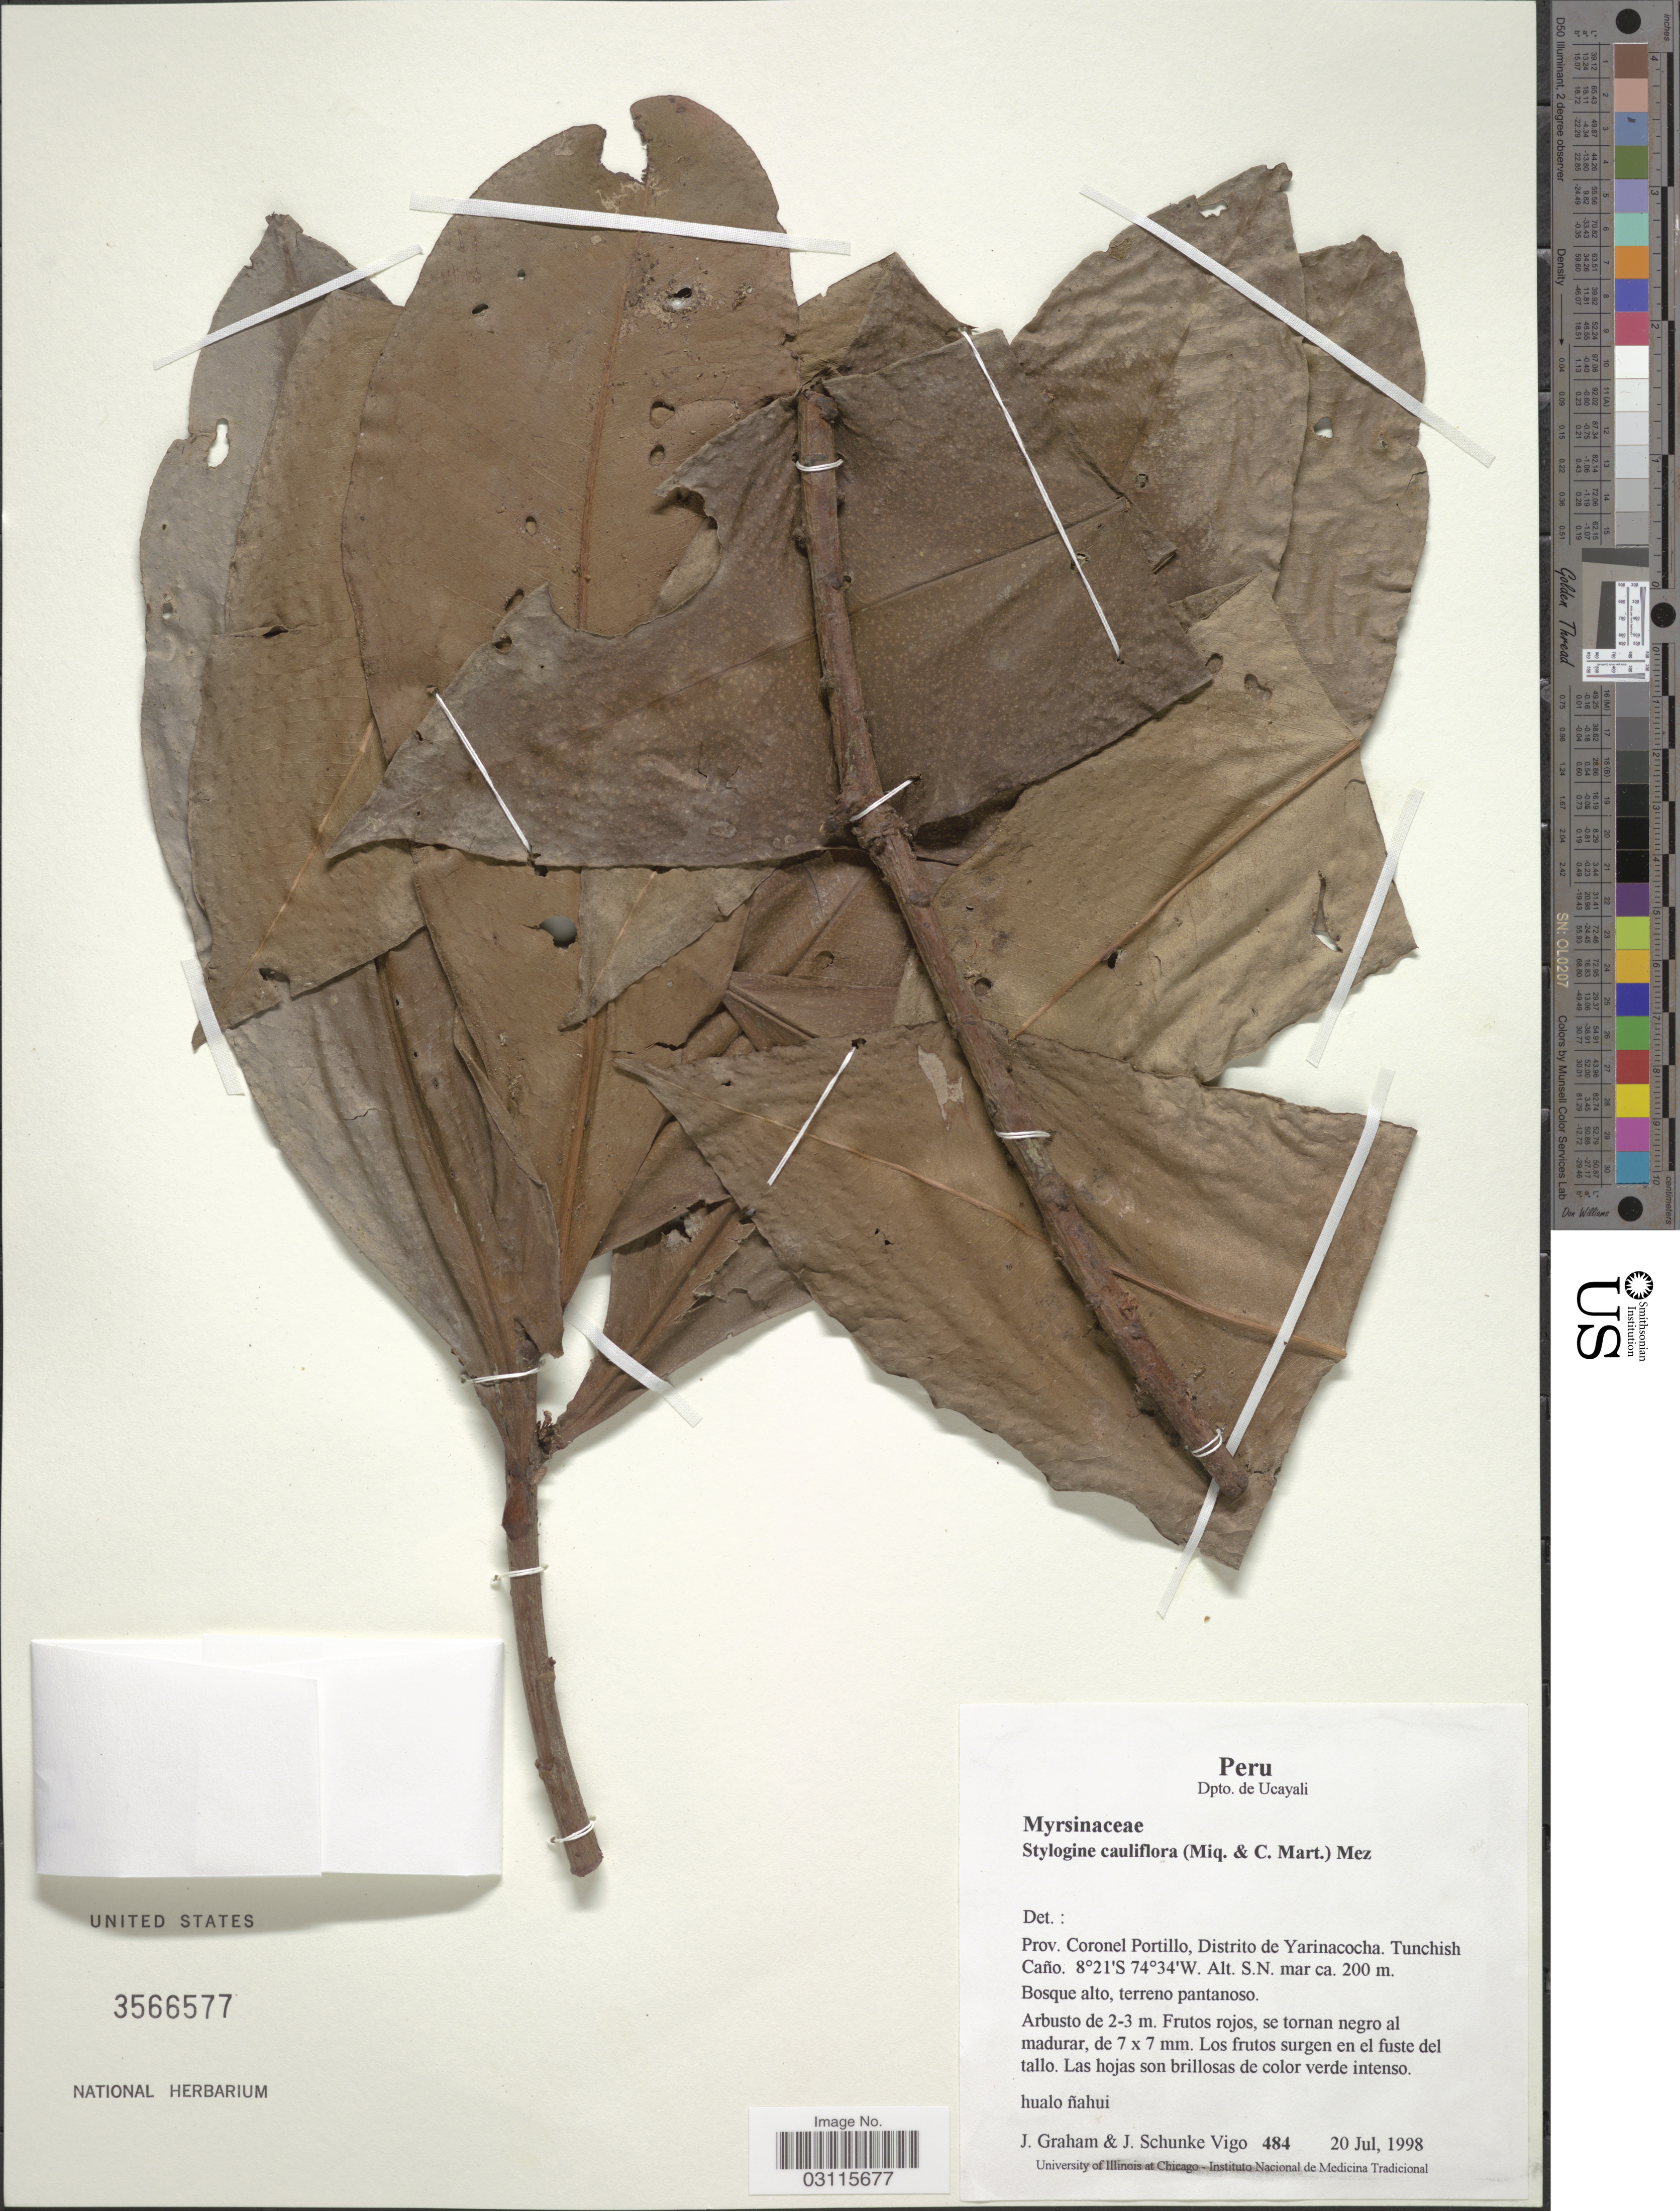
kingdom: Plantae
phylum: Tracheophyta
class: Magnoliopsida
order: Ericales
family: Primulaceae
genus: Stylogyne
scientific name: Stylogyne cauliflora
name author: (Mart. & Miq.) Mez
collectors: J. Graham & J. Schunke Vigo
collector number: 484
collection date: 1998-07-20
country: Peru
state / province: Ucayali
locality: Dpto. de Ucayali. Prov. Coronel Portillo, Distrito de Yarinacocha. Tunchish Caño.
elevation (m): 200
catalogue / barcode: US 3566577